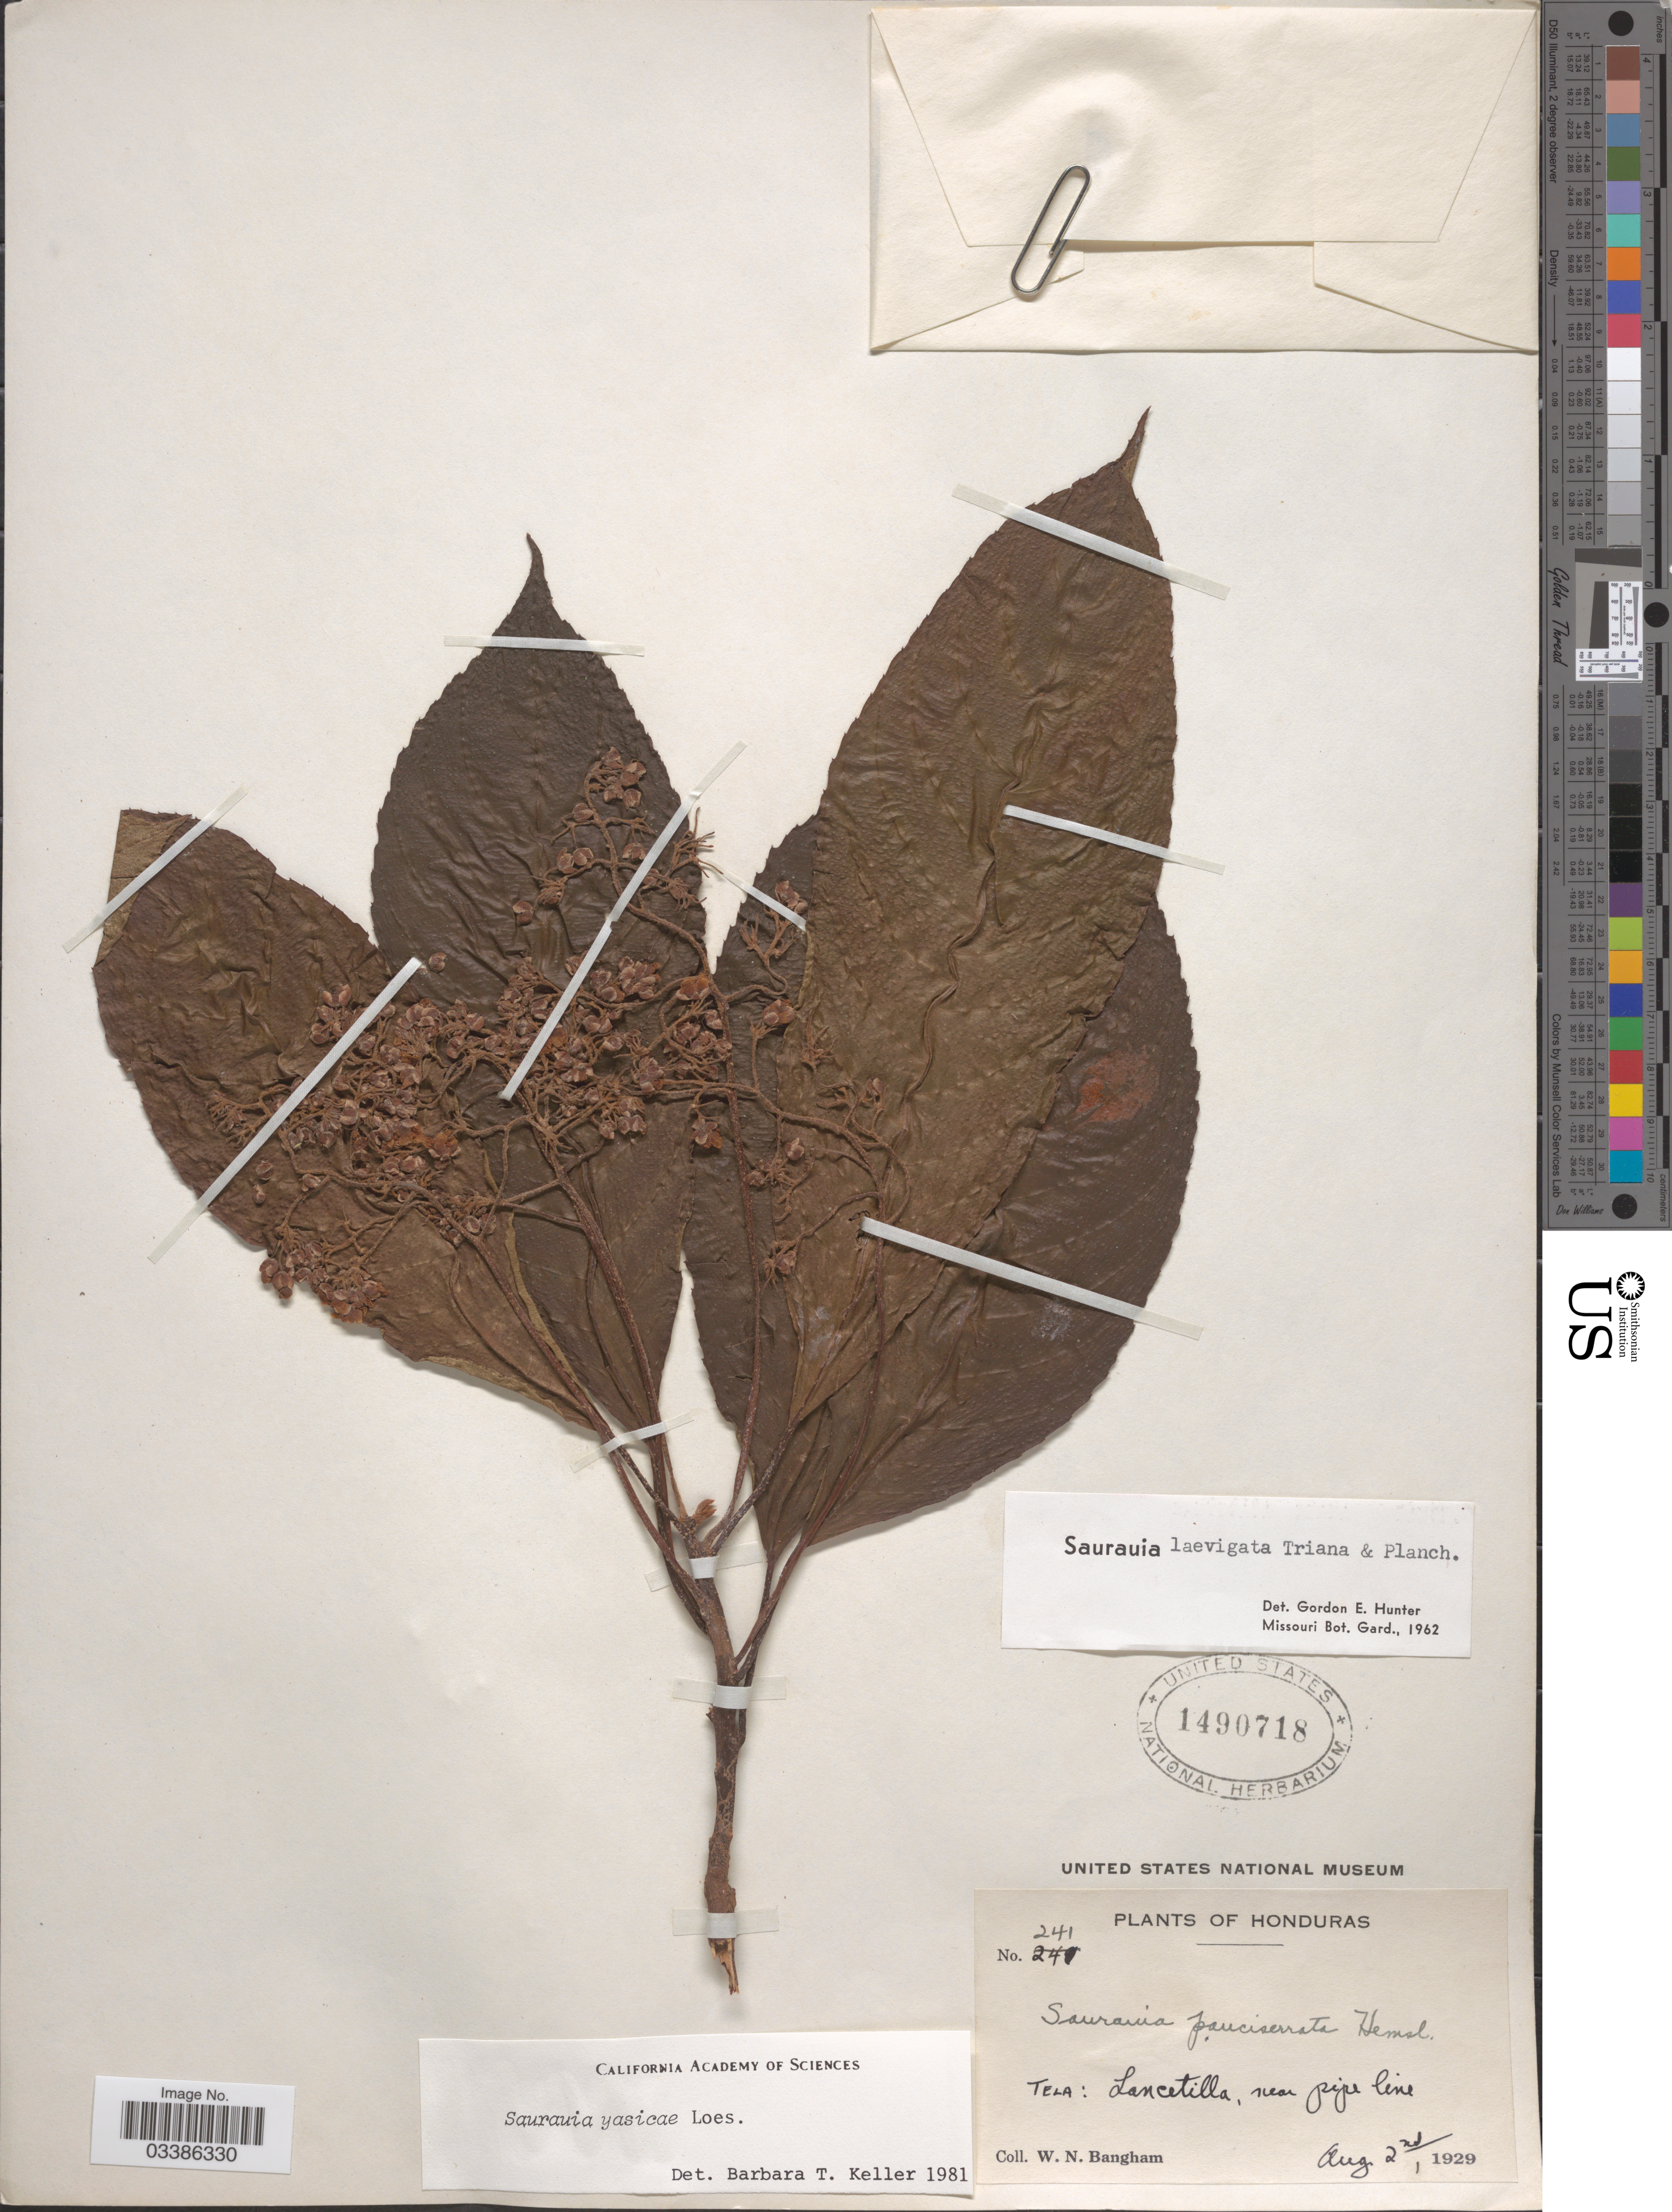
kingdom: Plantae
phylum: Tracheophyta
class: Magnoliopsida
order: Ericales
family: Actinidiaceae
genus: Saurauia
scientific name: Saurauia yasicae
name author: Loes.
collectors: W. Bangham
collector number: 241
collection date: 1929-08-02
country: Honduras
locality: Tela: Lancetilla, near pipe line.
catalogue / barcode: US 1490718